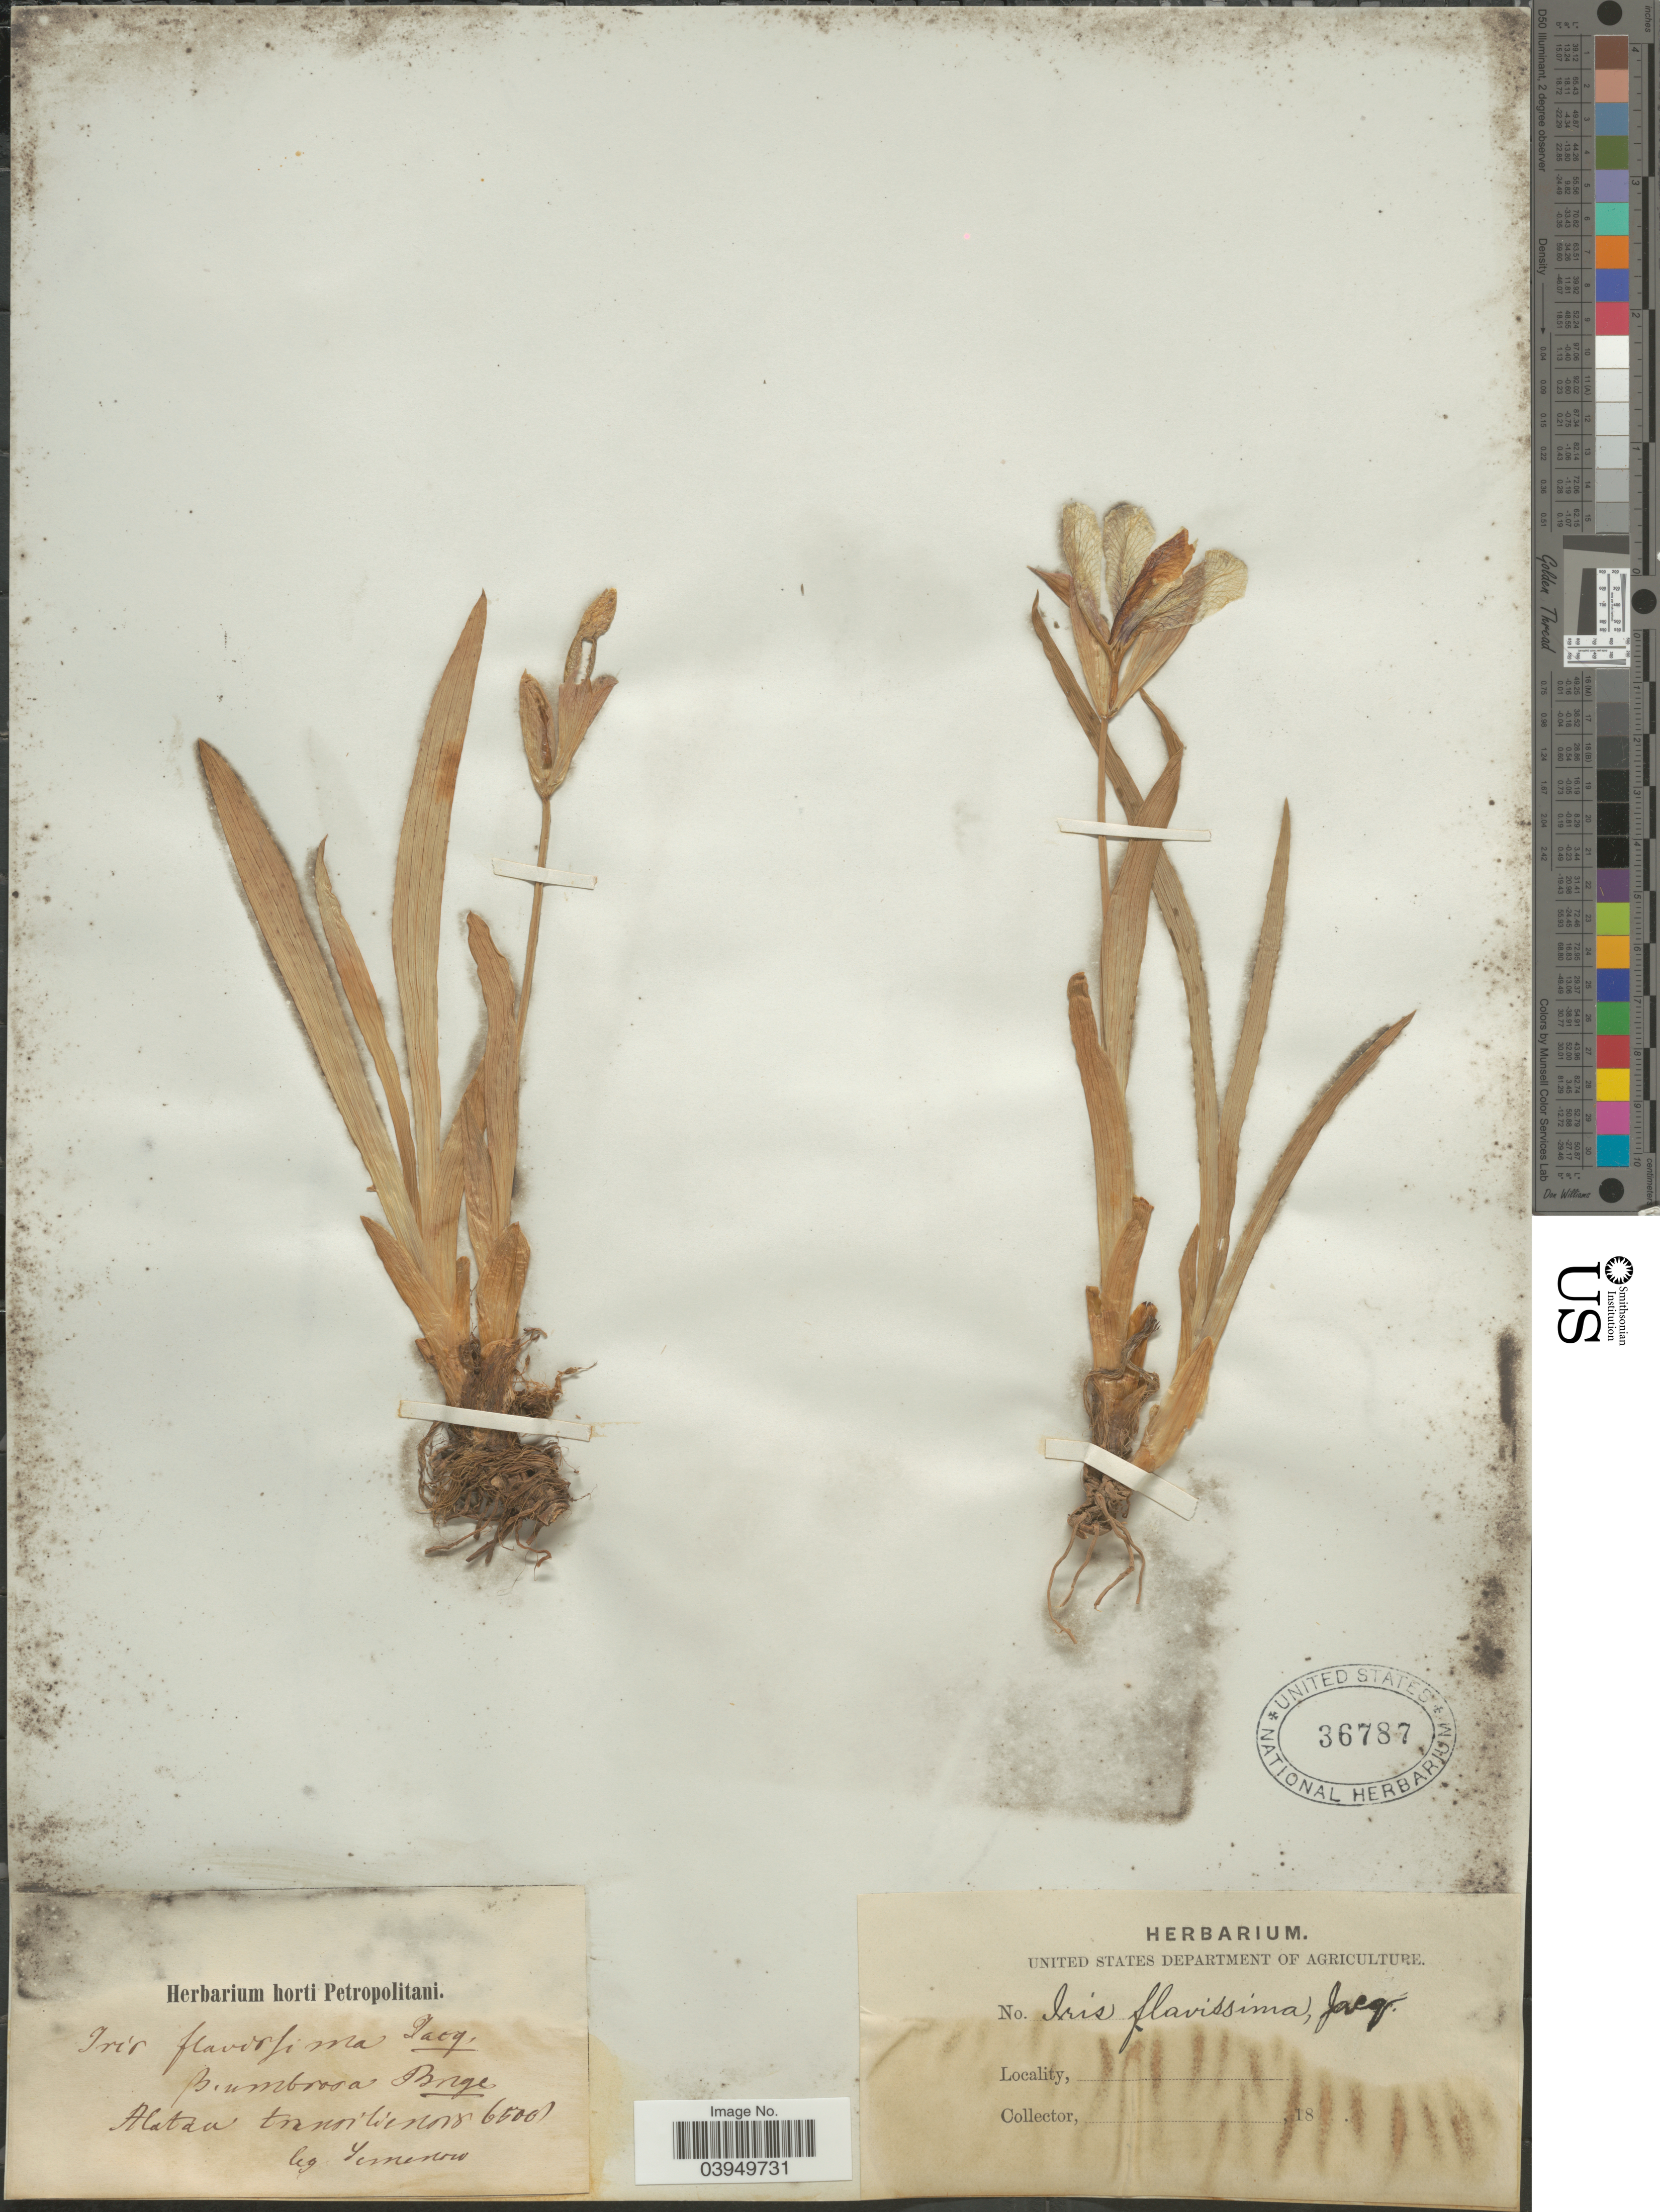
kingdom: Plantae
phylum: Tracheophyta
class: Liliopsida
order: Asparagales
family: Iridaceae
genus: Iris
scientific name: Iris flavissima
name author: Pall.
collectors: P. P. Semenov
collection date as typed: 18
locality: Alatau transiliensis.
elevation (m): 1981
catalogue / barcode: US 36787